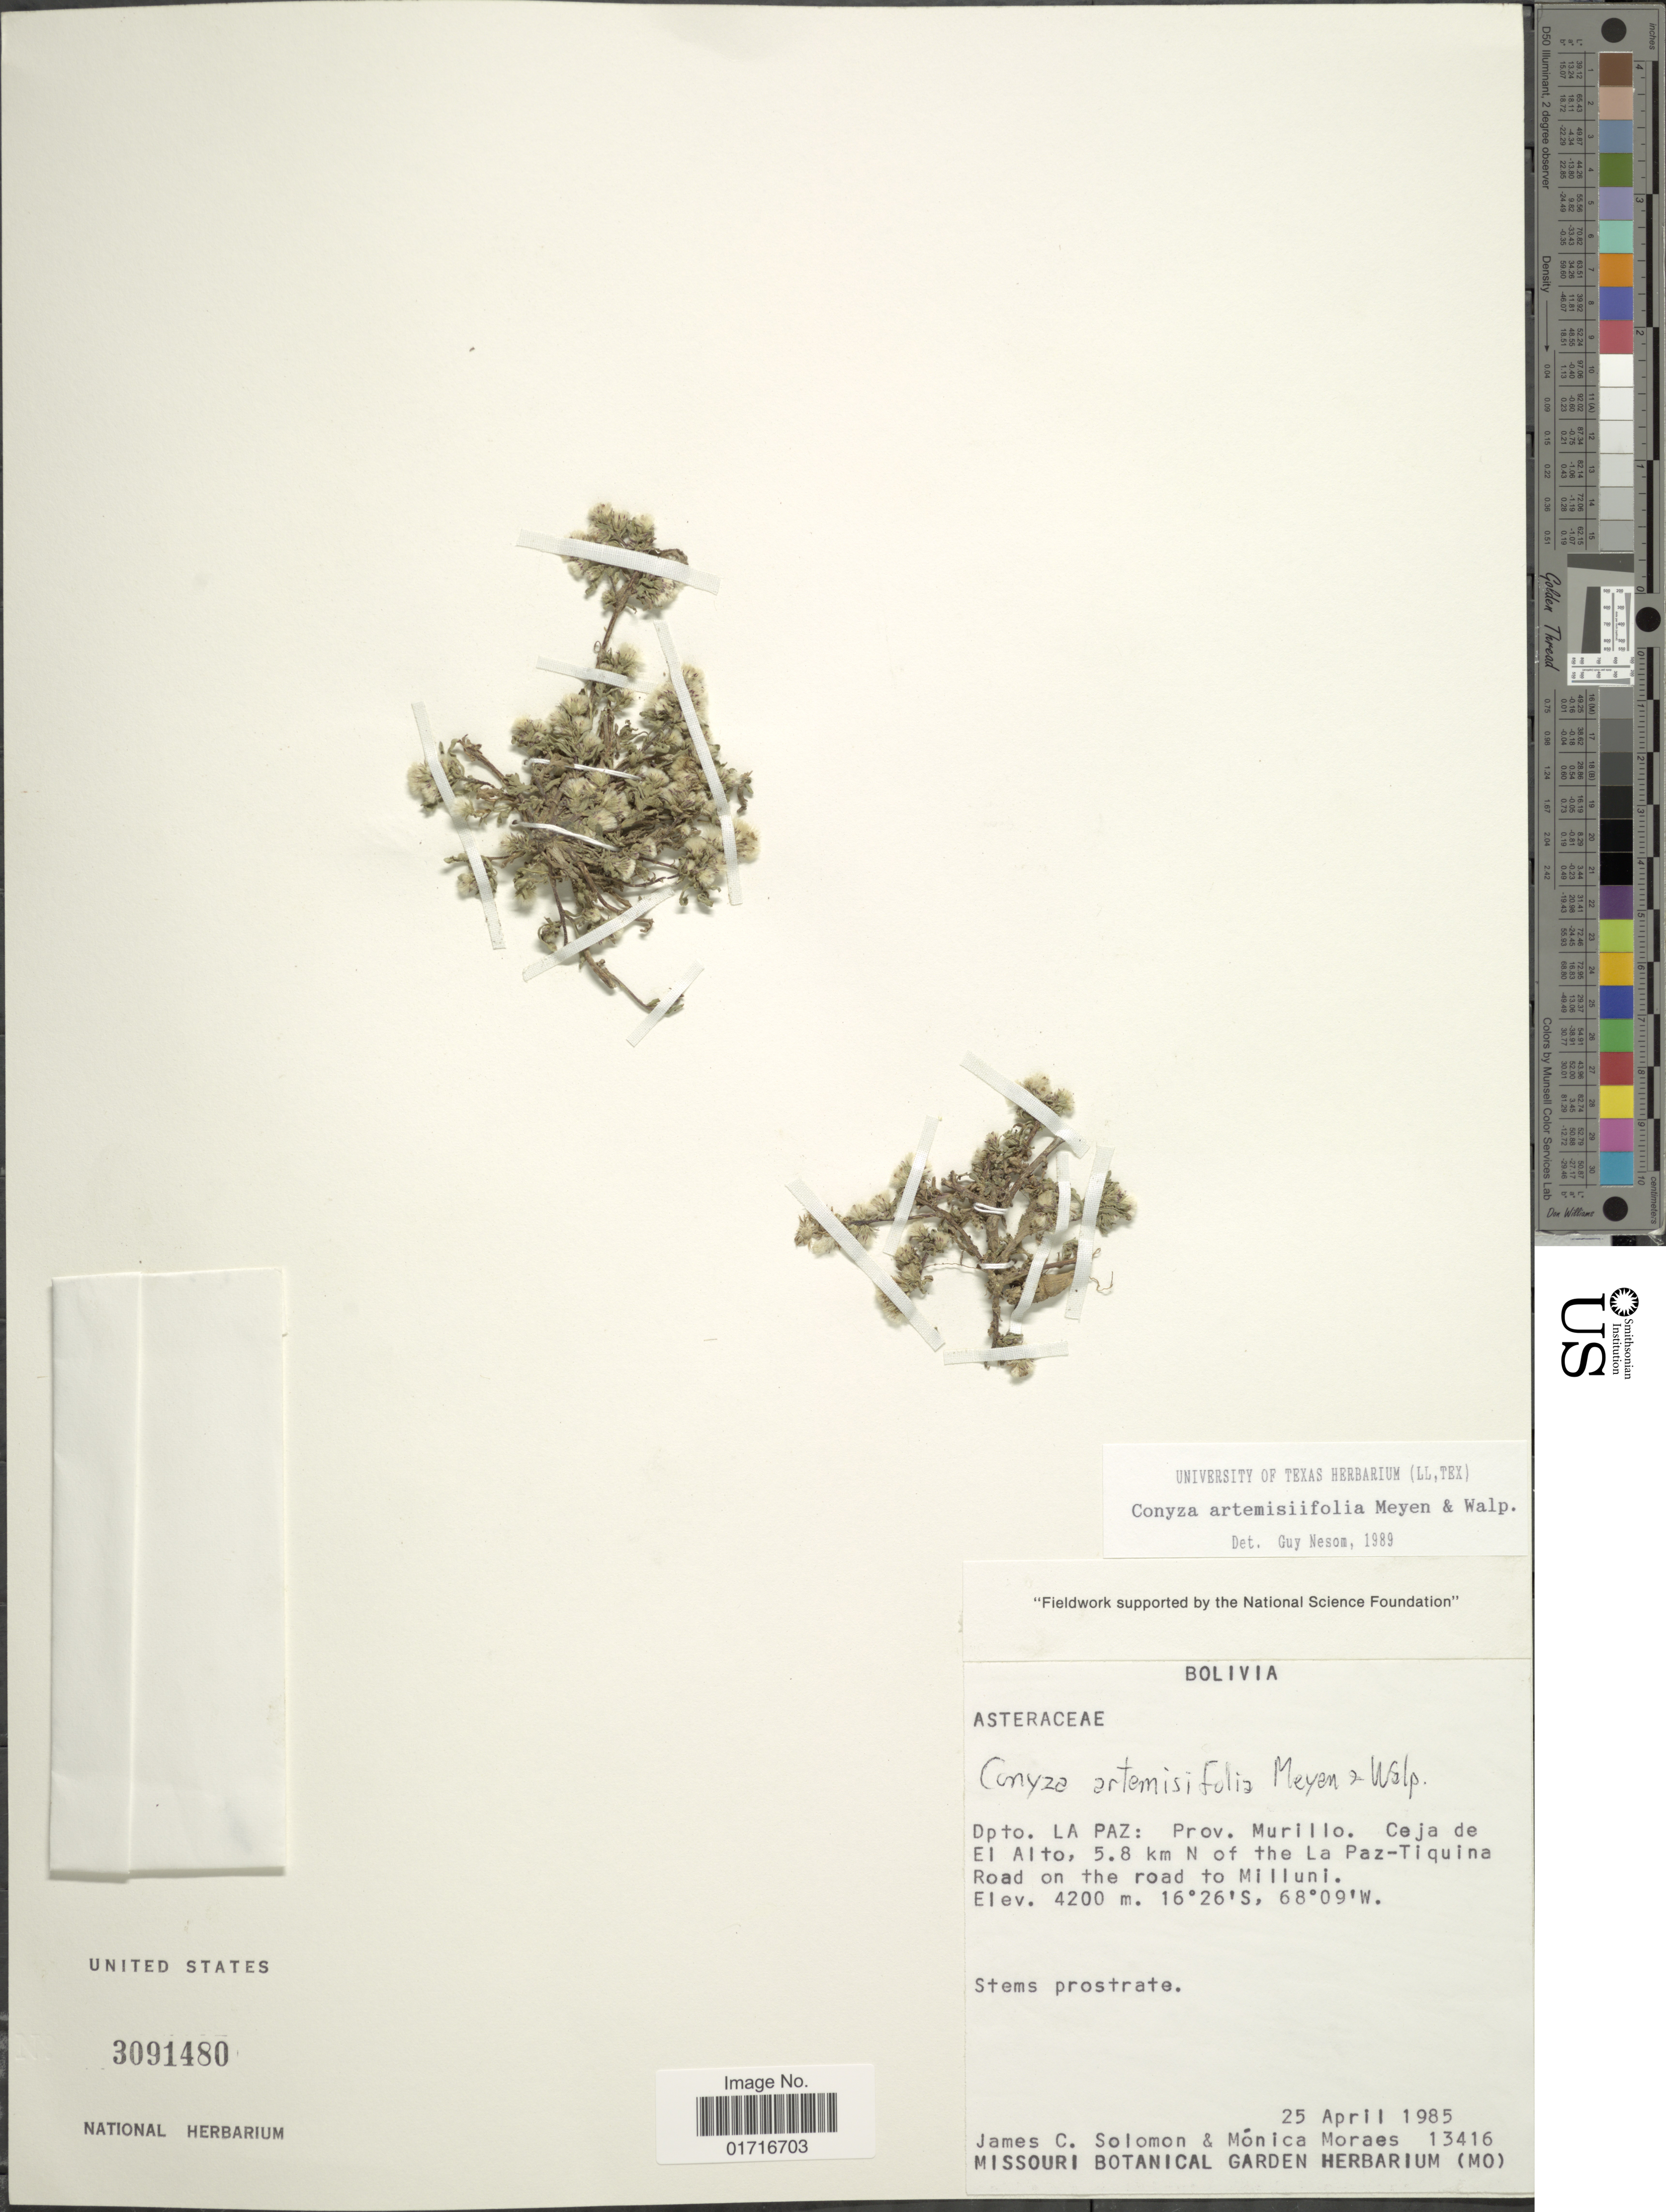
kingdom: Plantae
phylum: Tracheophyta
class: Magnoliopsida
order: Asterales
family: Asteraceae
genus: Conyza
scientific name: Conyza artemisifolia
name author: Meyen & Walp.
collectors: J. C. Solomon & M. Moraes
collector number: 13416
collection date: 1985-04-24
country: Bolivia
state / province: La Paz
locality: Dpto. La Paz: Prov. Murillo. Ceja de El Alto, 5.8 km N of the La Paz-Tiquina Road on the road to Milluni.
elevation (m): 4200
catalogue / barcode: US 3091480